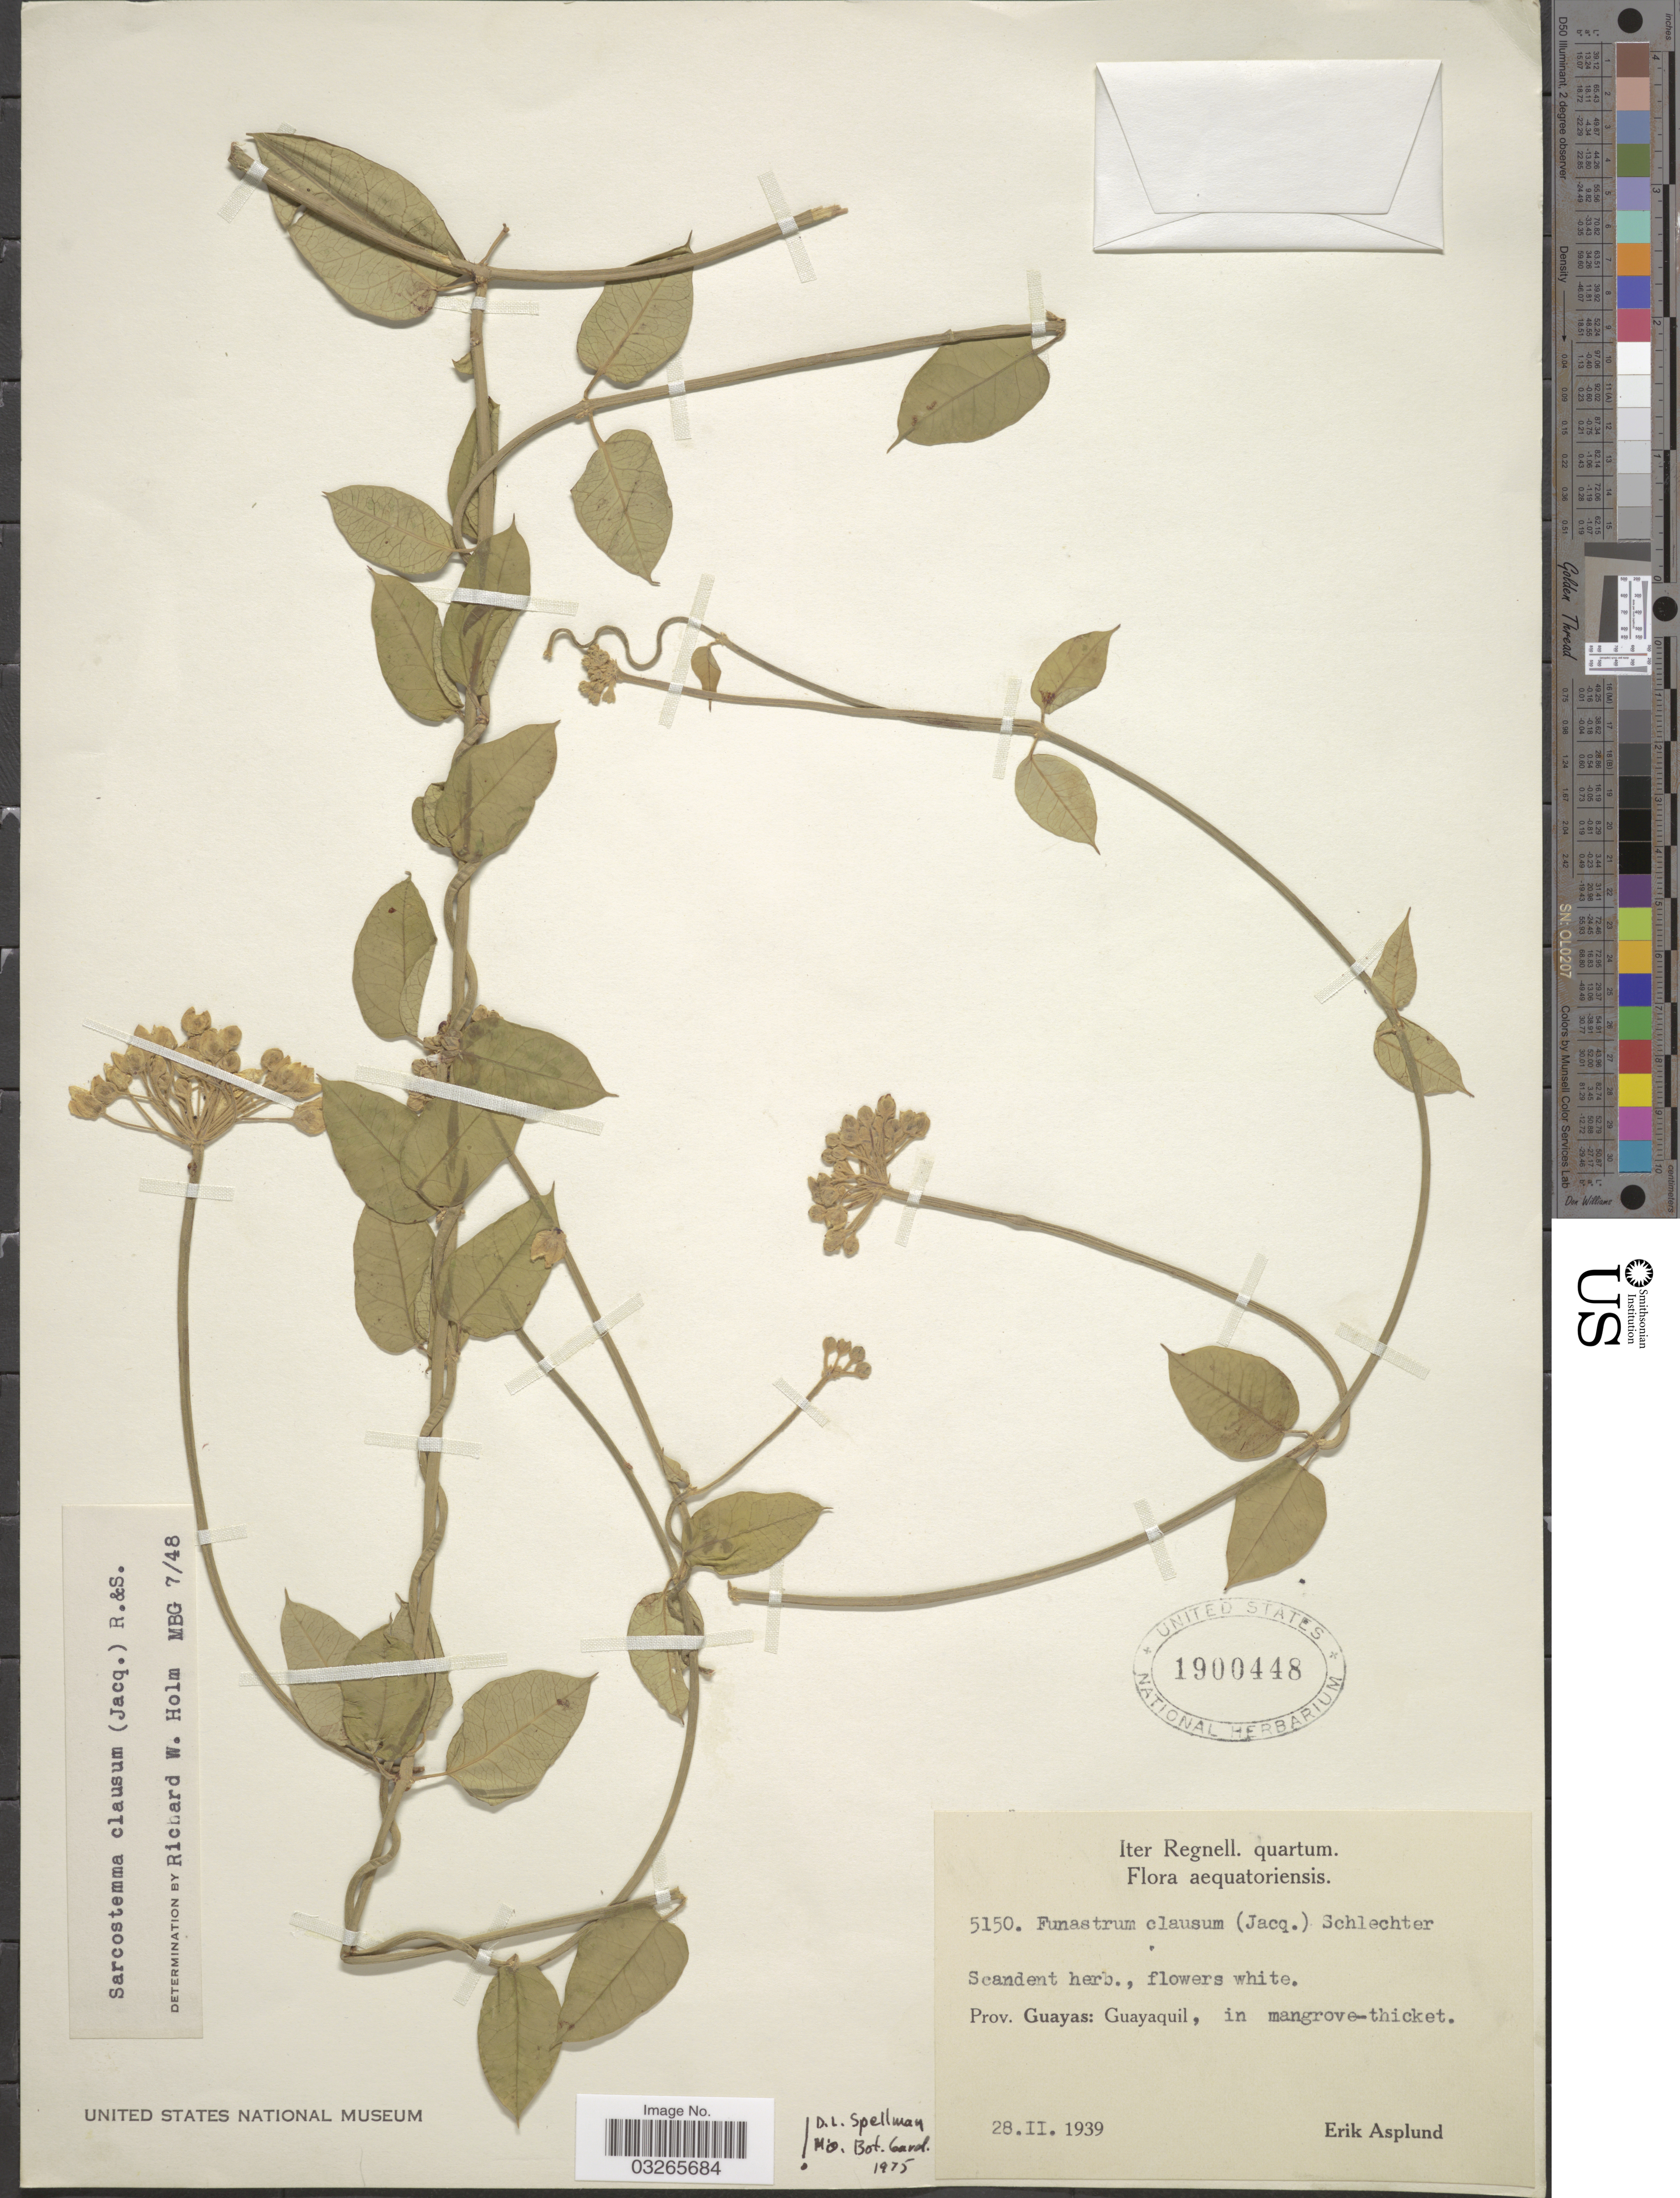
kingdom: Plantae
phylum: Tracheophyta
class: Magnoliopsida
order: Gentianales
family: Apocynaceae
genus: Sarcostemma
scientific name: Sarcostemma clausum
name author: (Jacq.) Schult.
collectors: E. Asplund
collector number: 5150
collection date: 1939-02-28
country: Ecuador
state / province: Guayas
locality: Prov. Guayas: Guayaquil, in mangrove-thicket.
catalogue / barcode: US 1900448